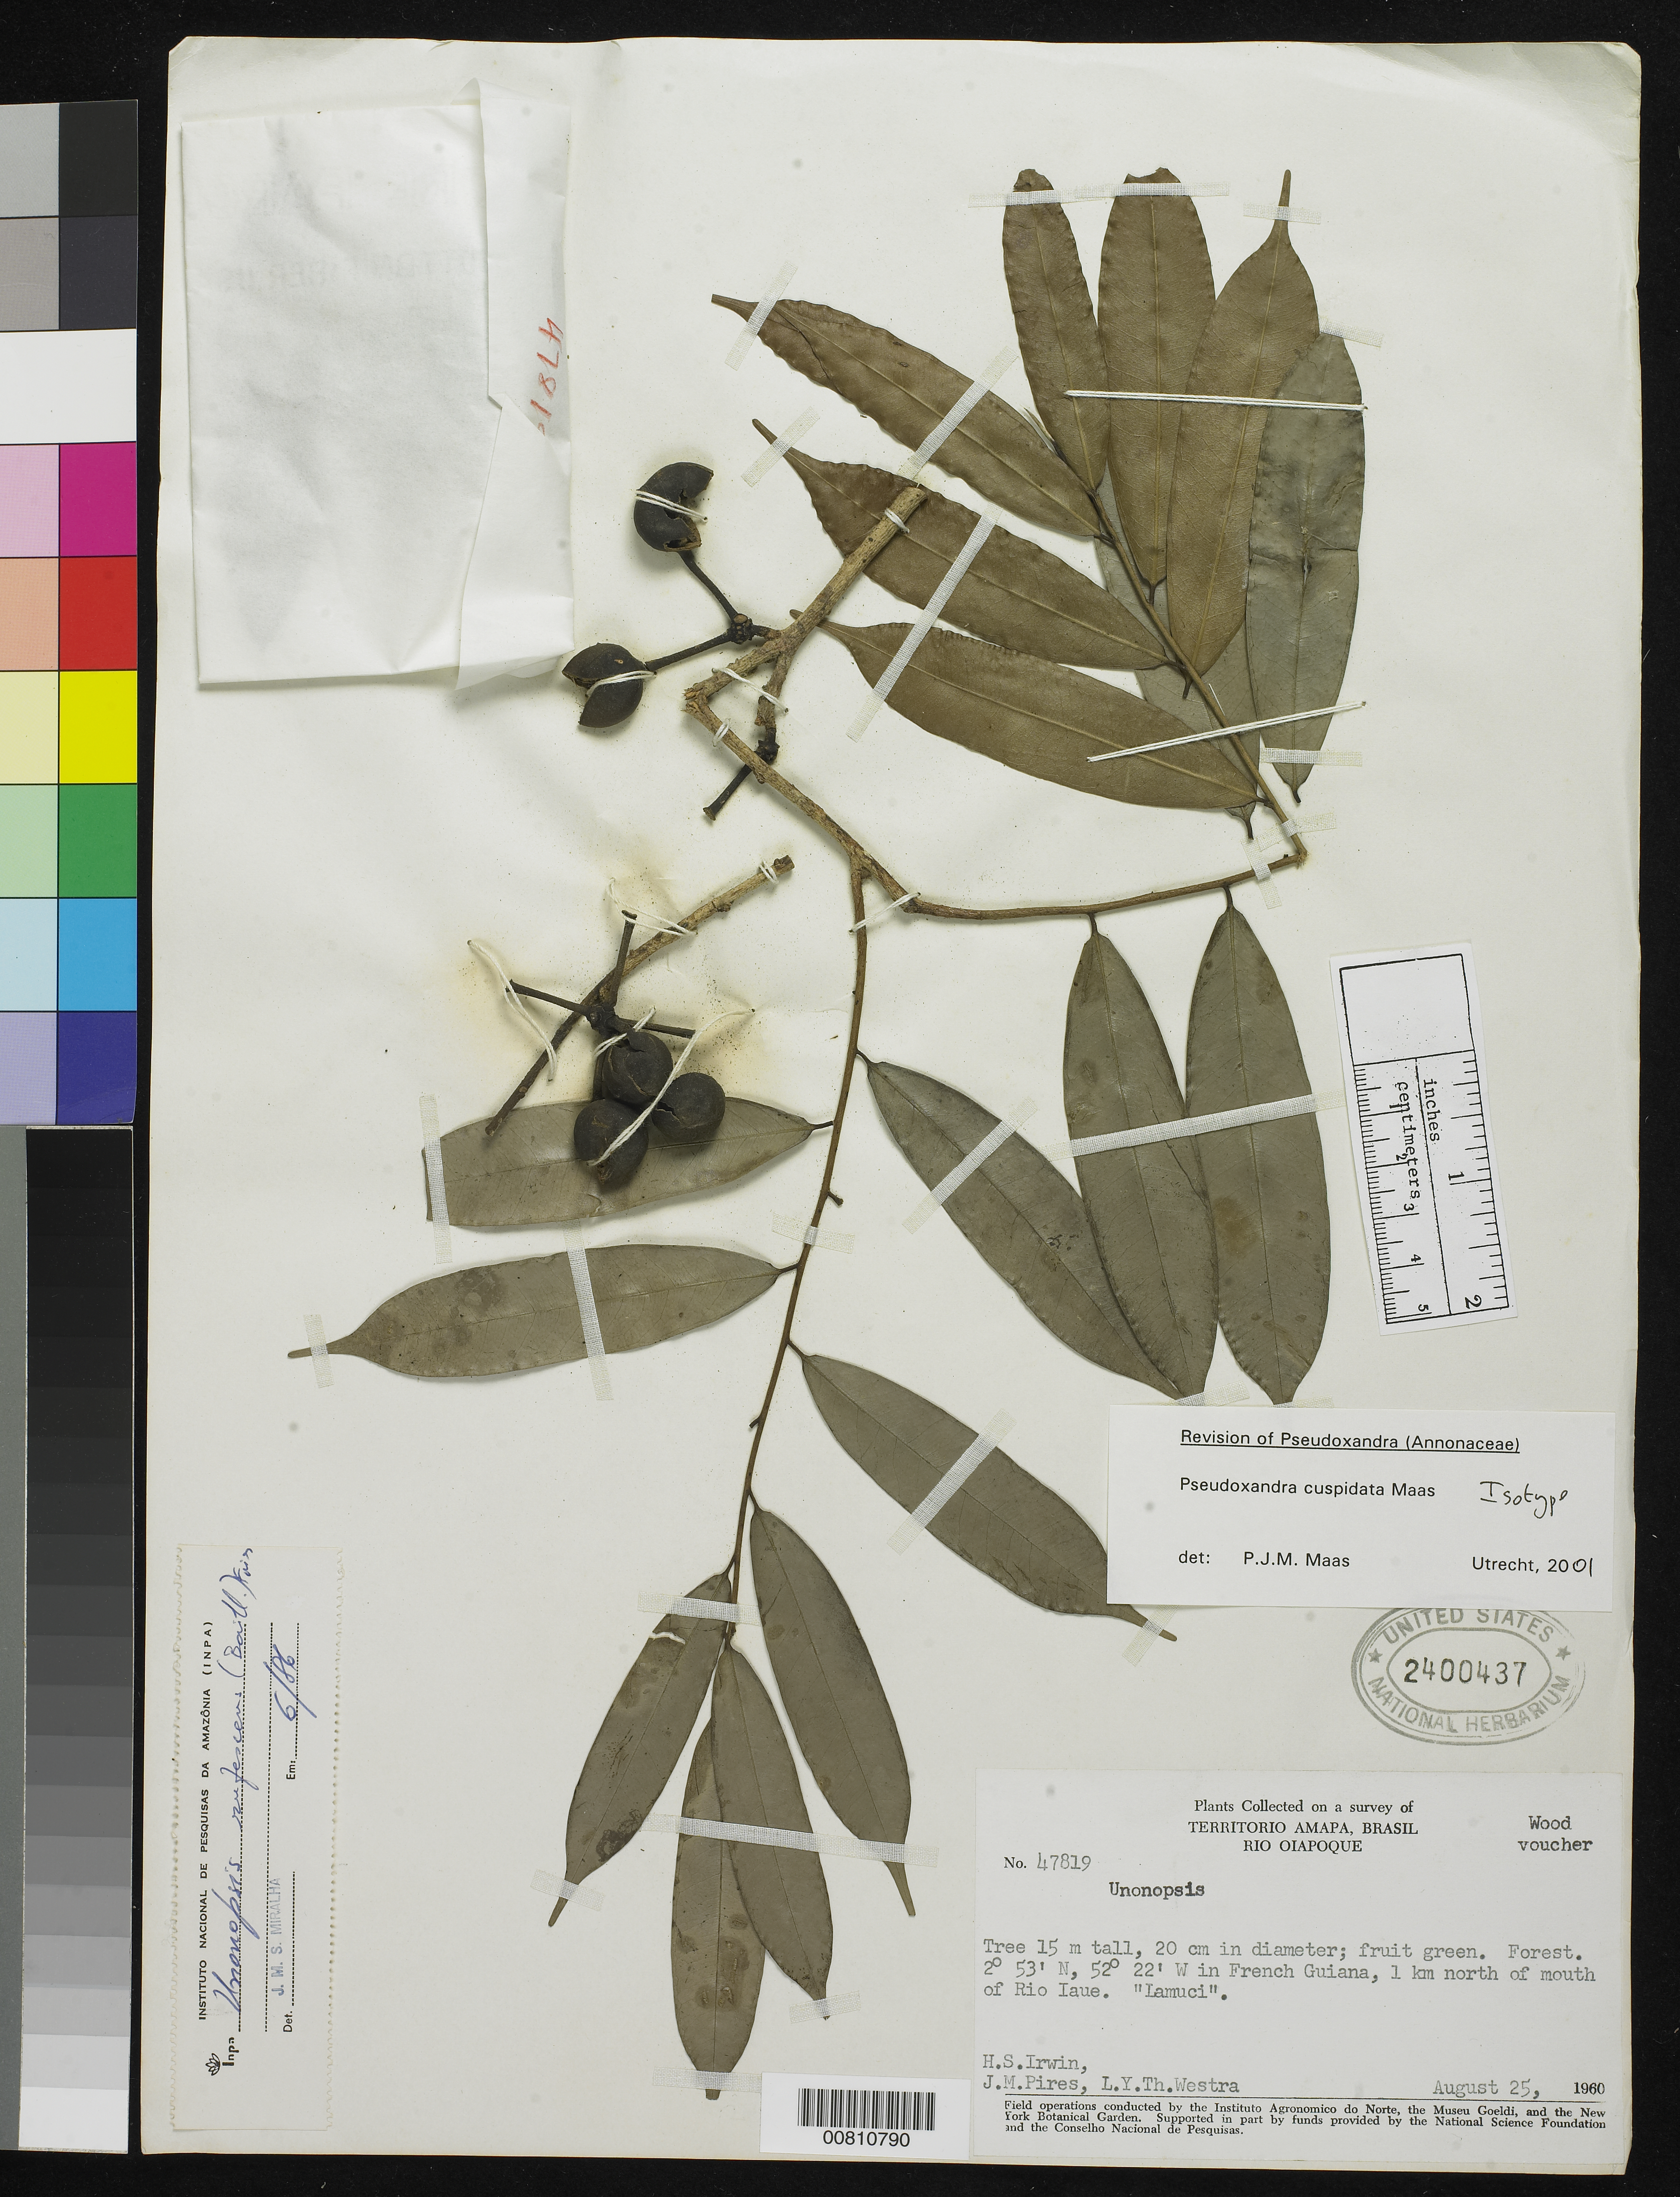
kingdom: Plantae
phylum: Tracheophyta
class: Magnoliopsida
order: Magnoliales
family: Annonaceae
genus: Pseudoxandra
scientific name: Pseudoxandra cuspidata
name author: Maas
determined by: Maas, Paul J. M.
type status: Isotype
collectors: H. Irwin, J. M. Pires & L. Y. T. Westra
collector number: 47819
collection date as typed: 25 Aug 1960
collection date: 1960-08-25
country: French Guiana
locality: Rio Oiapoque, in French Guiana, 1 km north of mouth of Rio Iaue.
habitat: Forest.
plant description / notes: Holotype at U.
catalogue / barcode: US 2400437